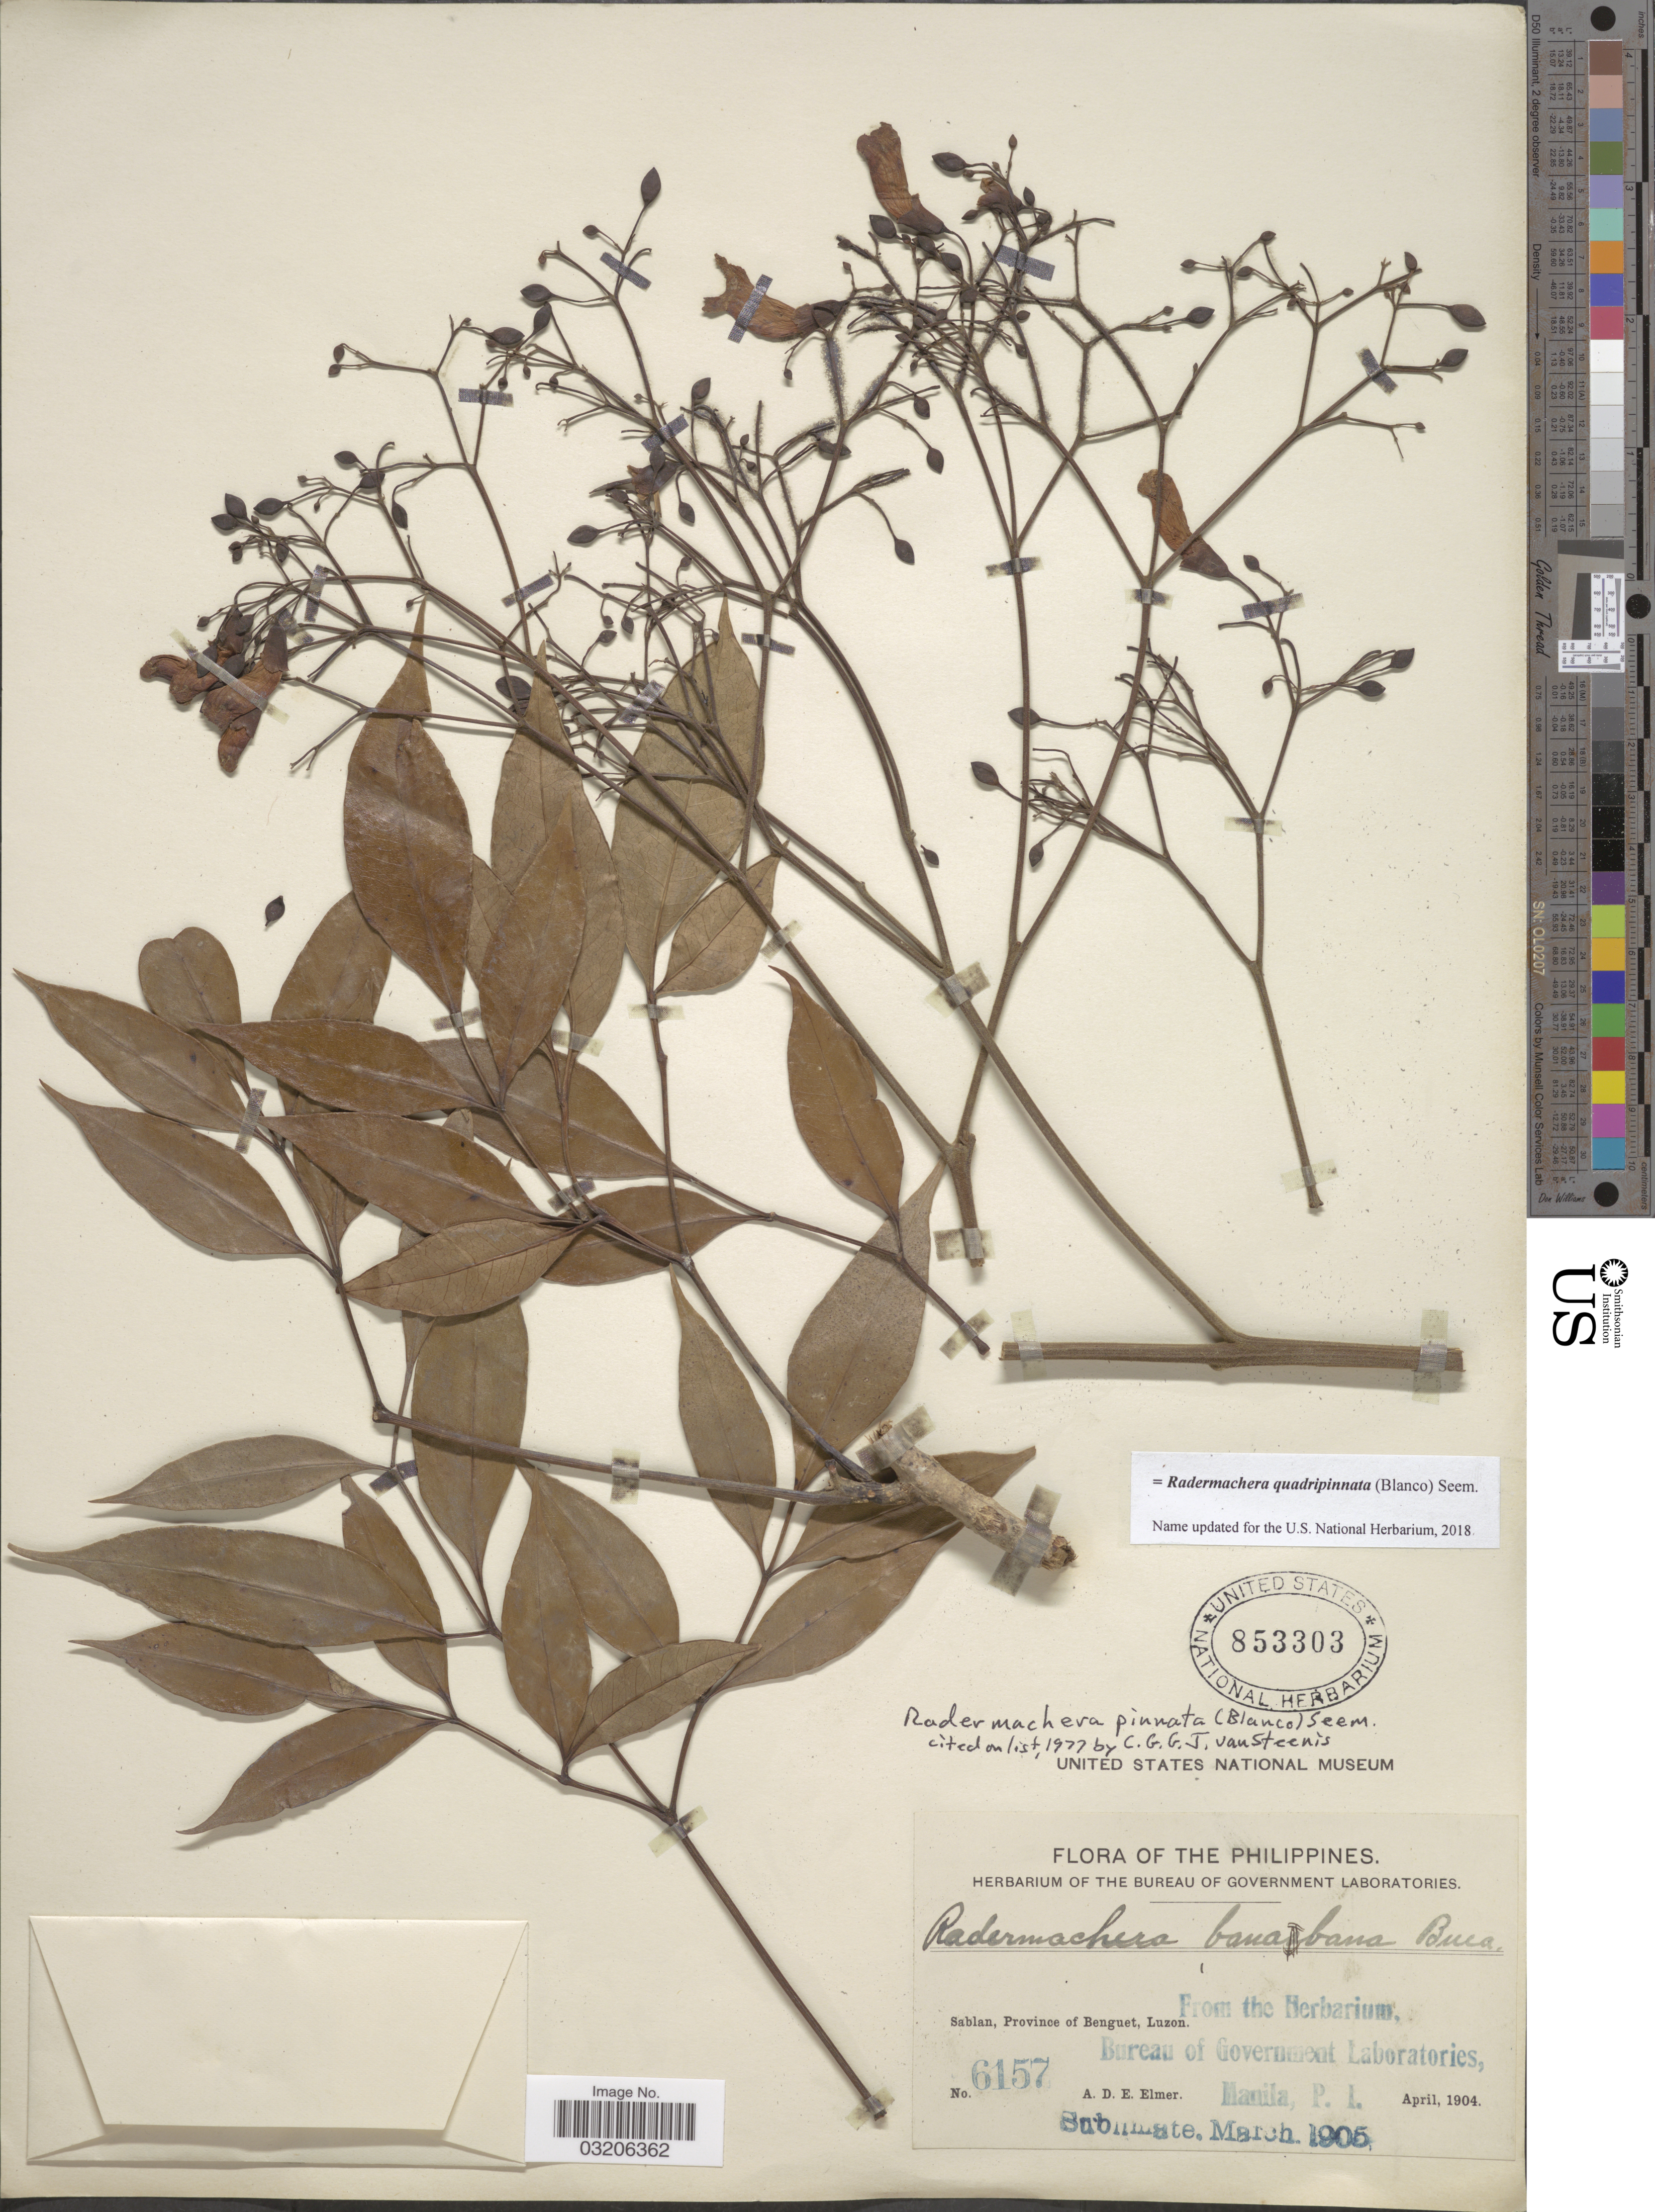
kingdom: Plantae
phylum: Tracheophyta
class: Magnoliopsida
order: Lamiales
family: Bignoniaceae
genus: Radermachera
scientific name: Radermachera quadripinnata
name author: (Blanco) Seem.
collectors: A. D. E. Elmer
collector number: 6157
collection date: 1904-04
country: Philippines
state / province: Cordillera (Administrative Region)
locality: Sablan, Province of Benguet, Luzon.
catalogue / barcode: US 853303